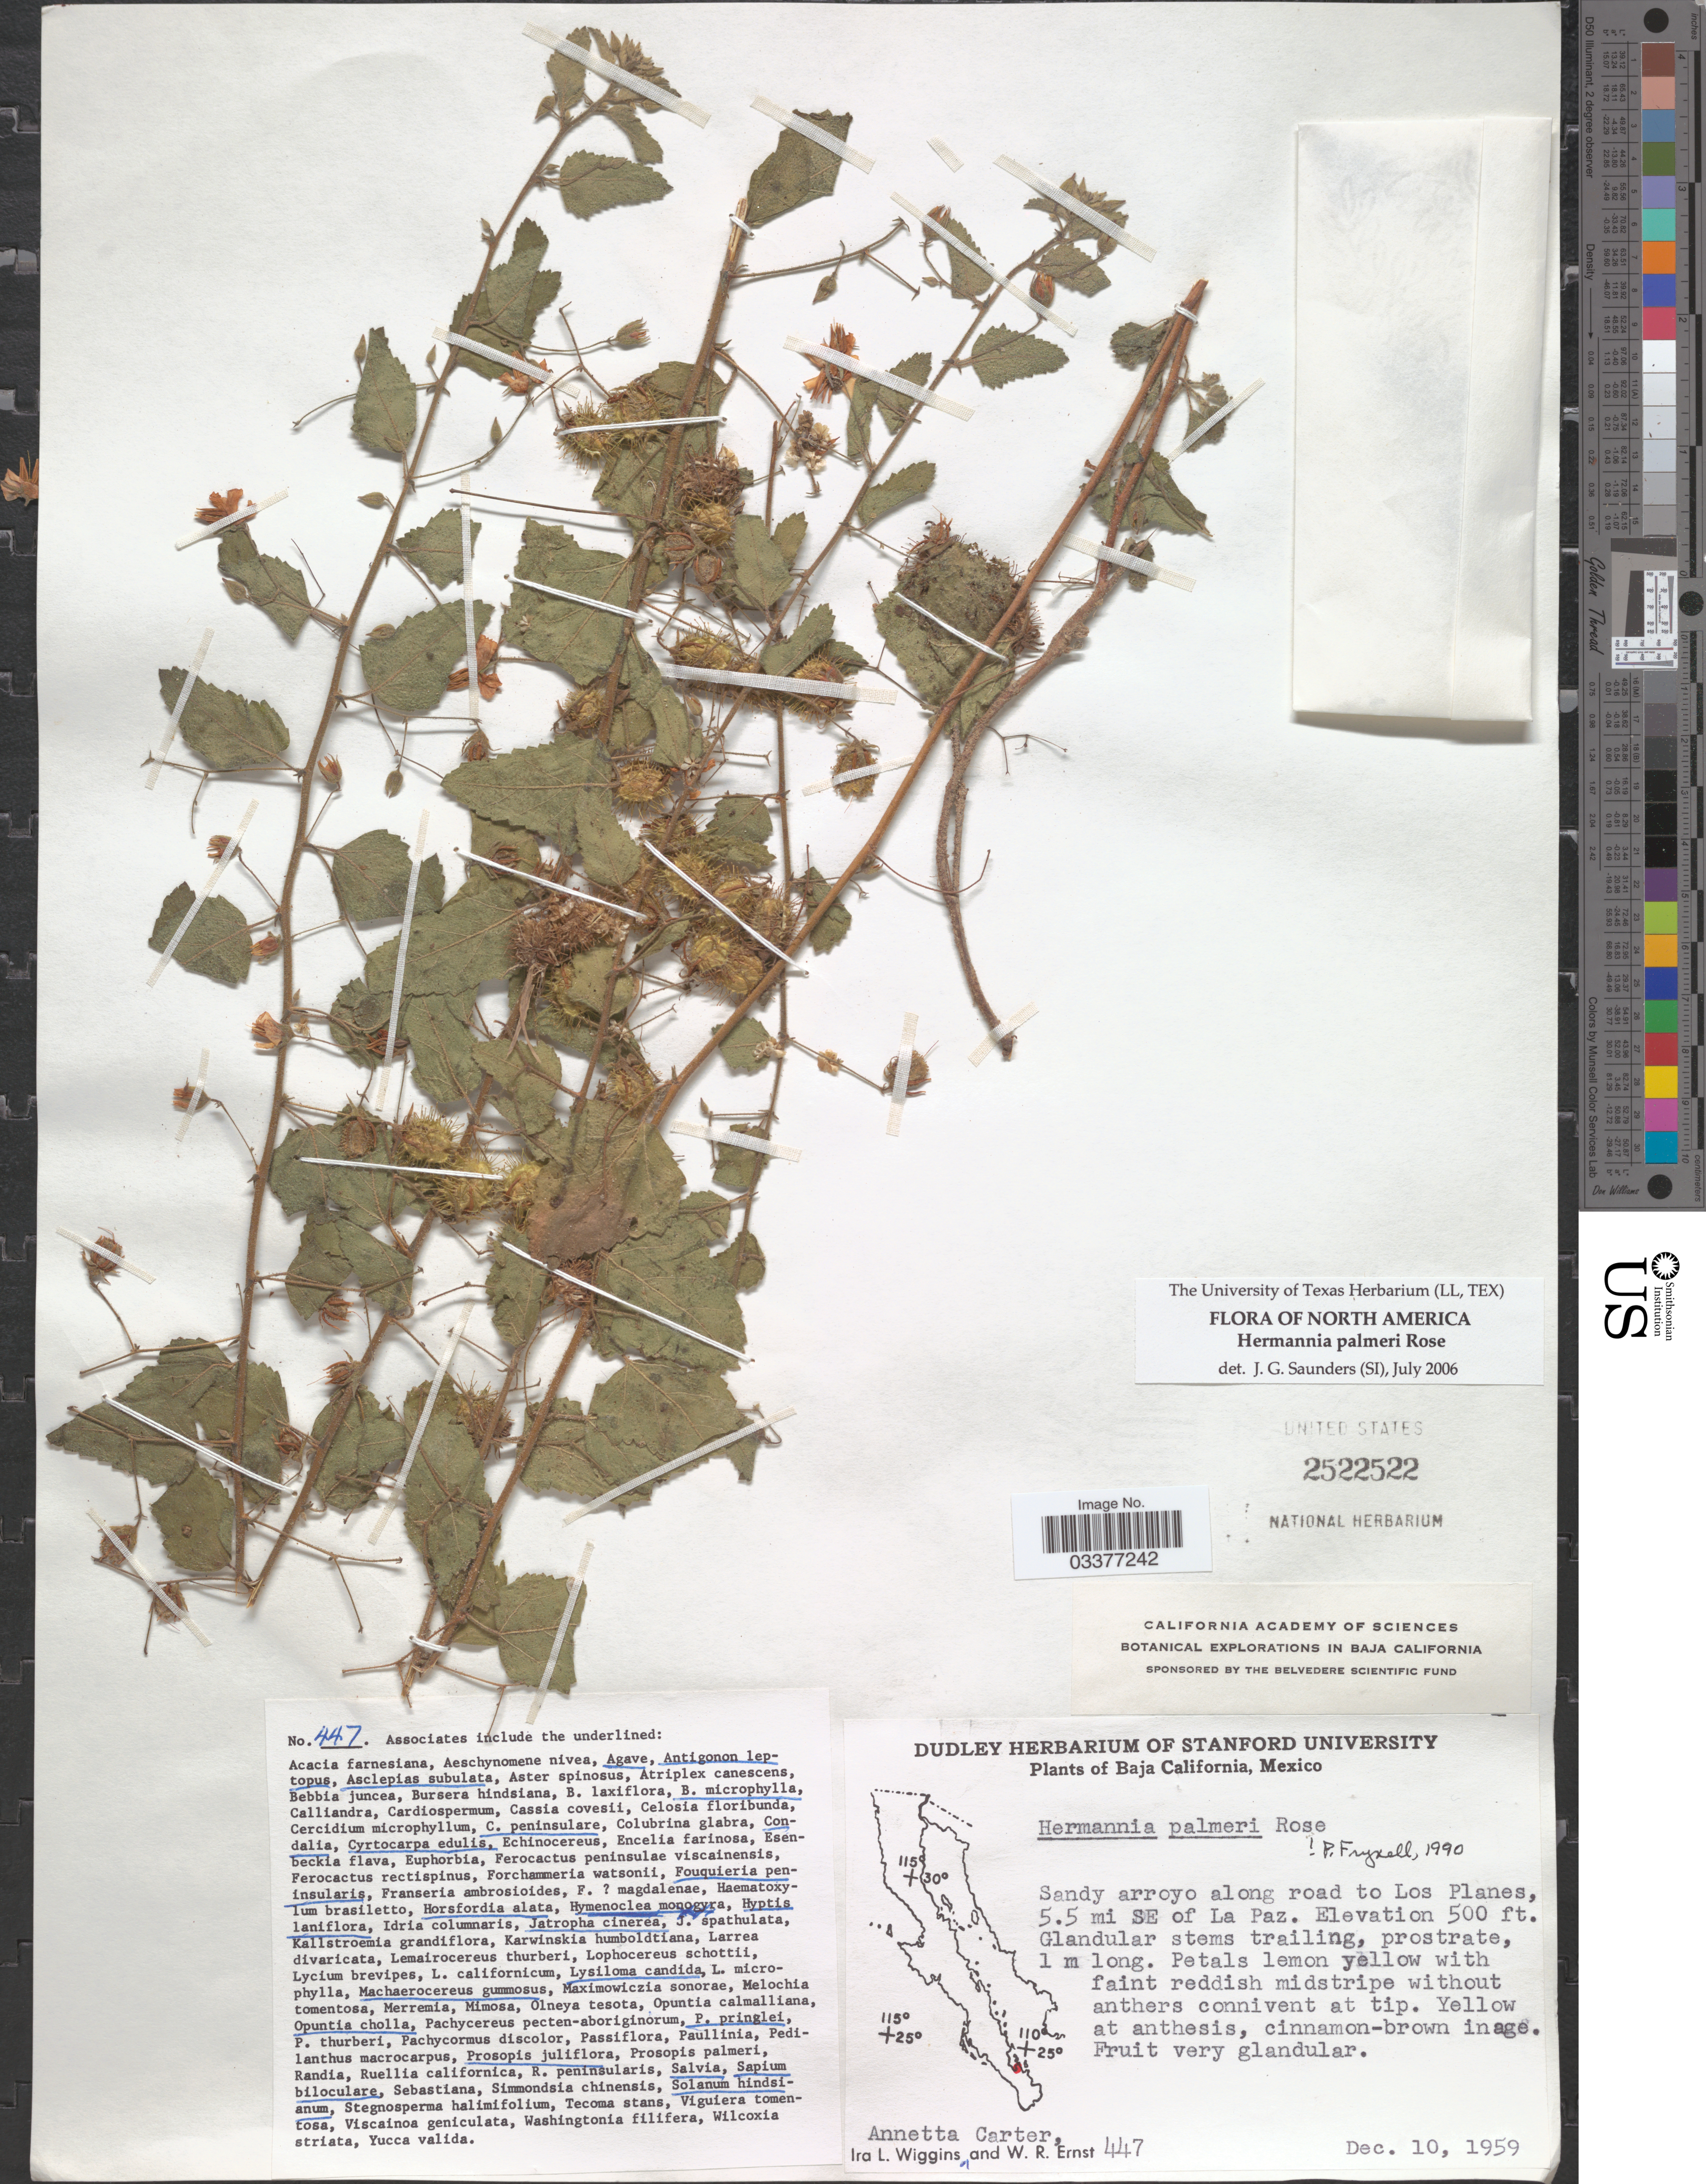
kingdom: Plantae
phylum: Tracheophyta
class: Magnoliopsida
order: Malvales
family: Malvaceae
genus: Hermannia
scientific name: Hermannia palmeri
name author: Rose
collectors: Annetta Carter, I. L. Wiggins & W. R. Ernst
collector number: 447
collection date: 1959-12-10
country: Mexico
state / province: Baja California Sur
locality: Sandy arroyo along road to Los Planes, 5.5 mi SE of La Paz.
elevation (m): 152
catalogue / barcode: US 2522522